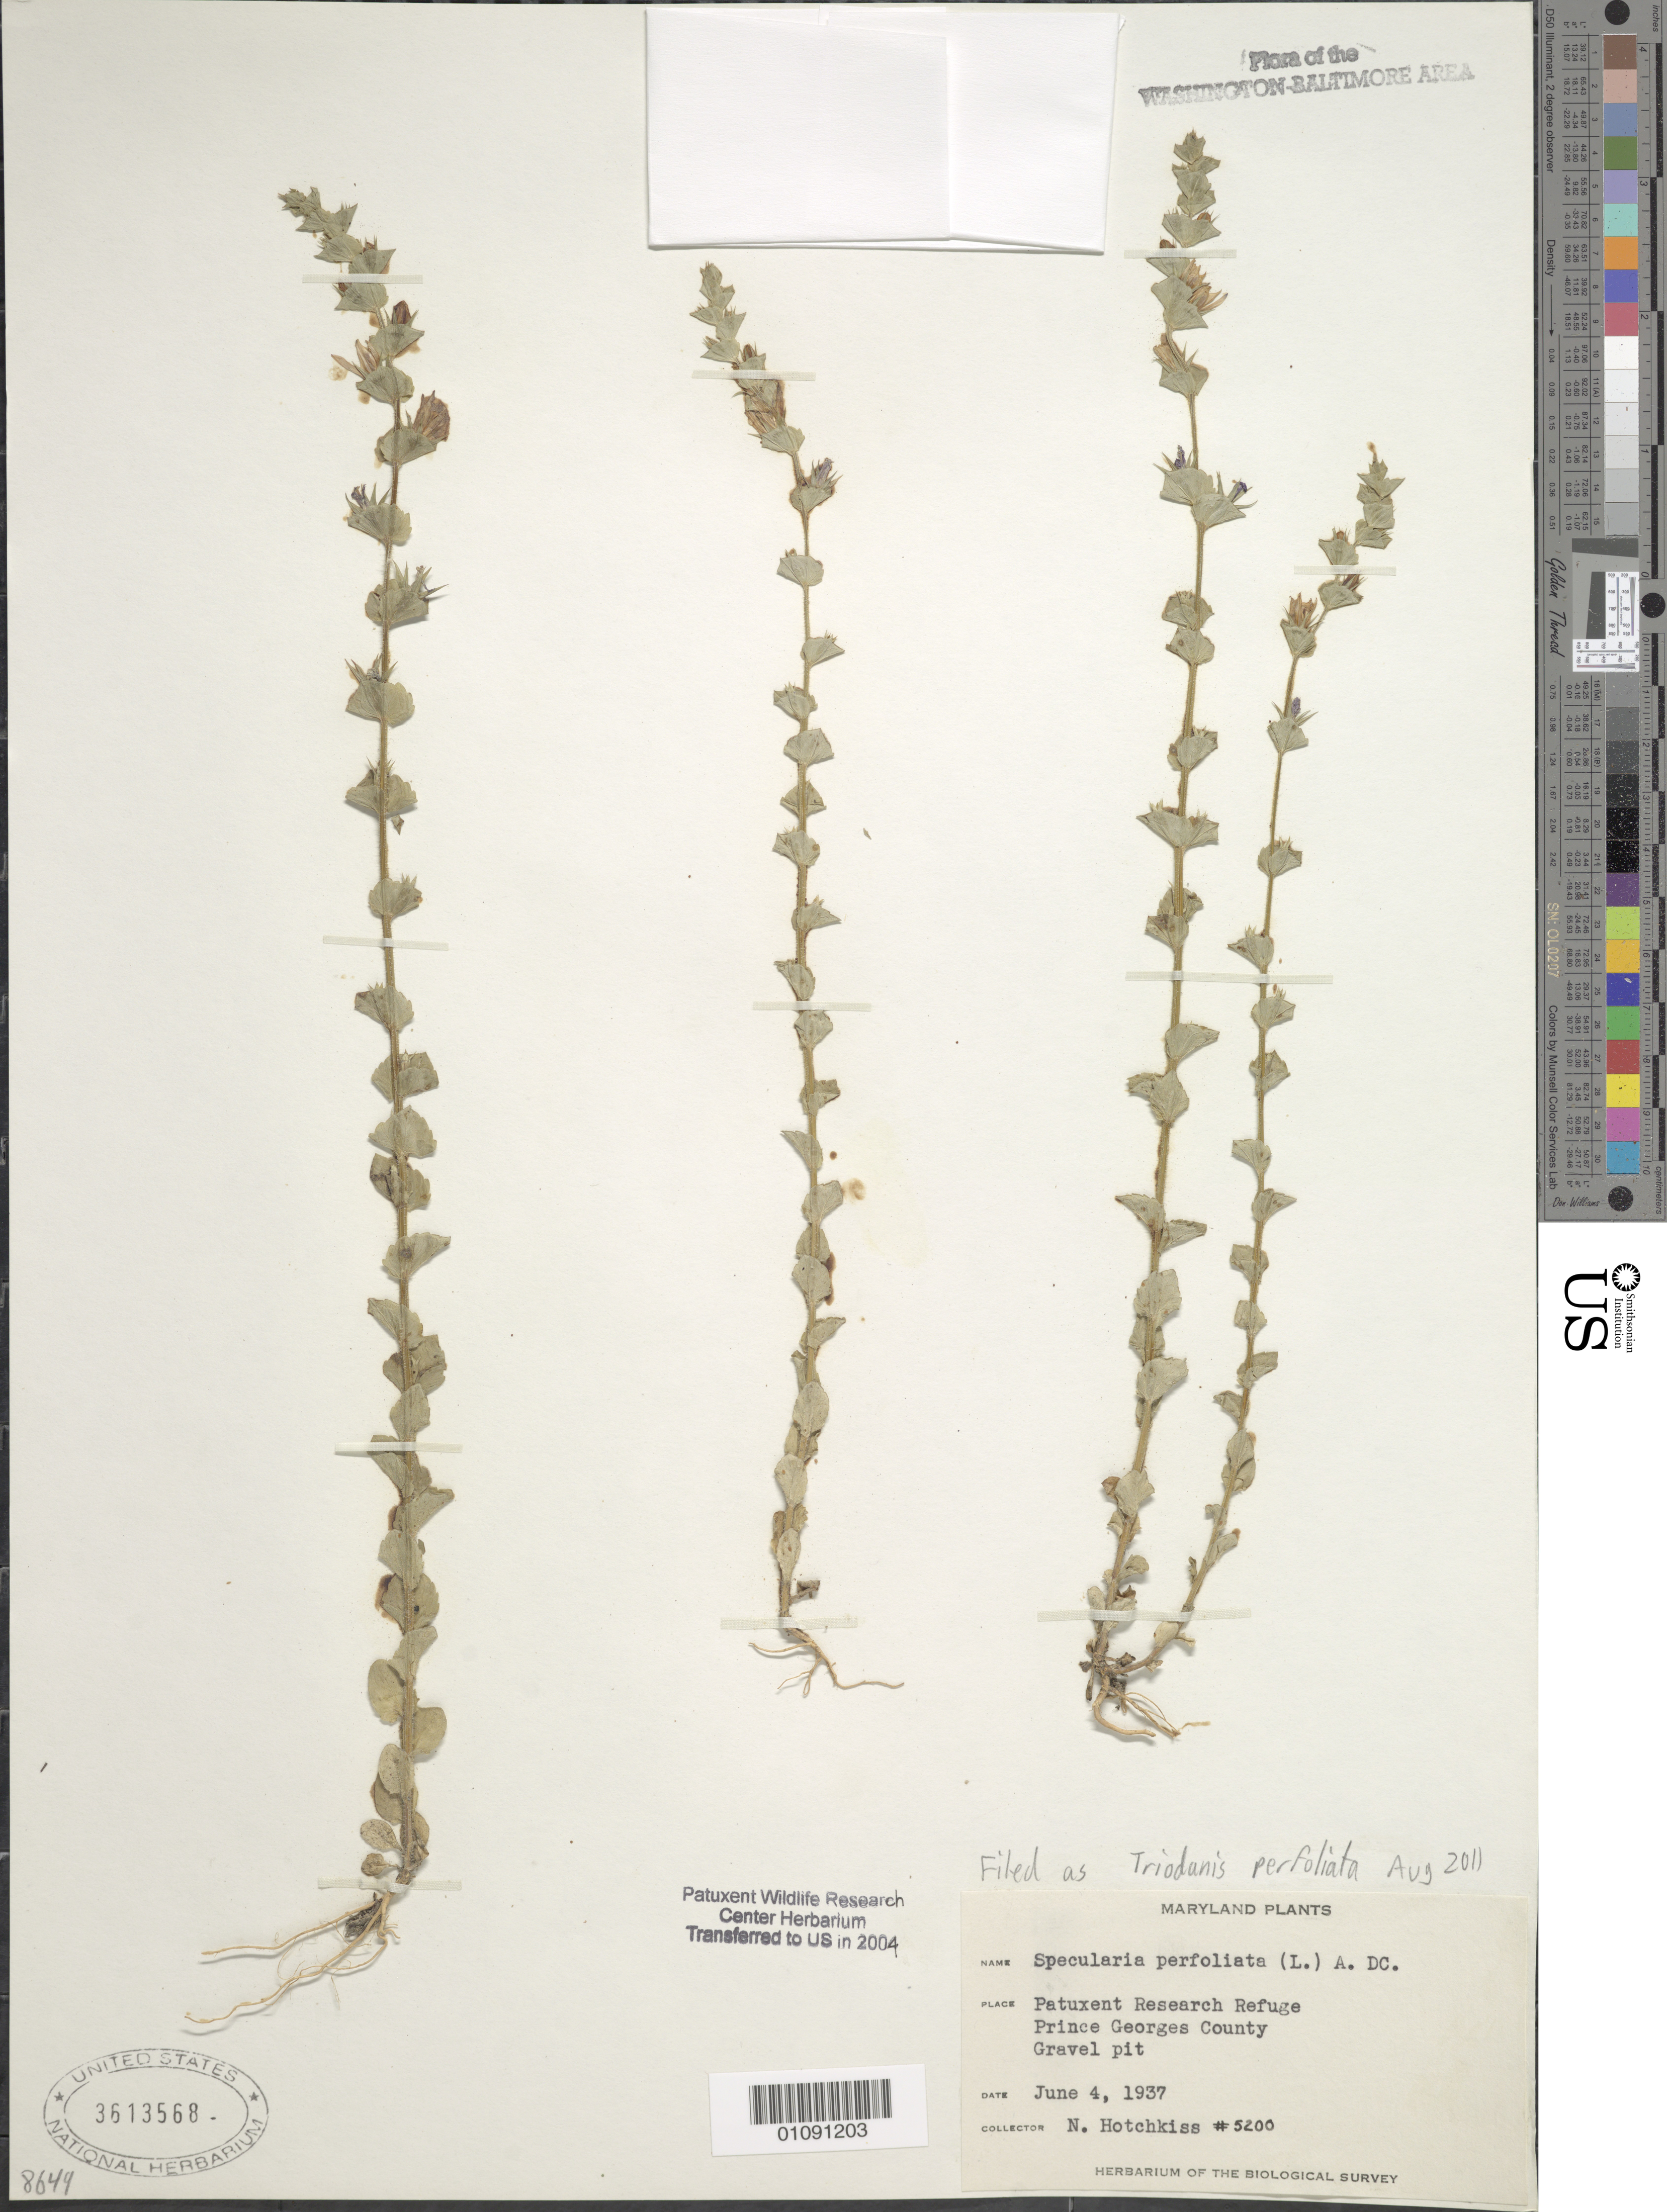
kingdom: Plantae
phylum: Tracheophyta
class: Magnoliopsida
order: Asterales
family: Campanulaceae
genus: Triodanis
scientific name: Triodanis perfoliata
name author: (L.) Nieuwl.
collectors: N. Hotchkiss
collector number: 5200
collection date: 1937-06-04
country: United States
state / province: Maryland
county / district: Prince George's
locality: Patuxent Wildlife Refuge.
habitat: Gravel pit.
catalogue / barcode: US 3613568